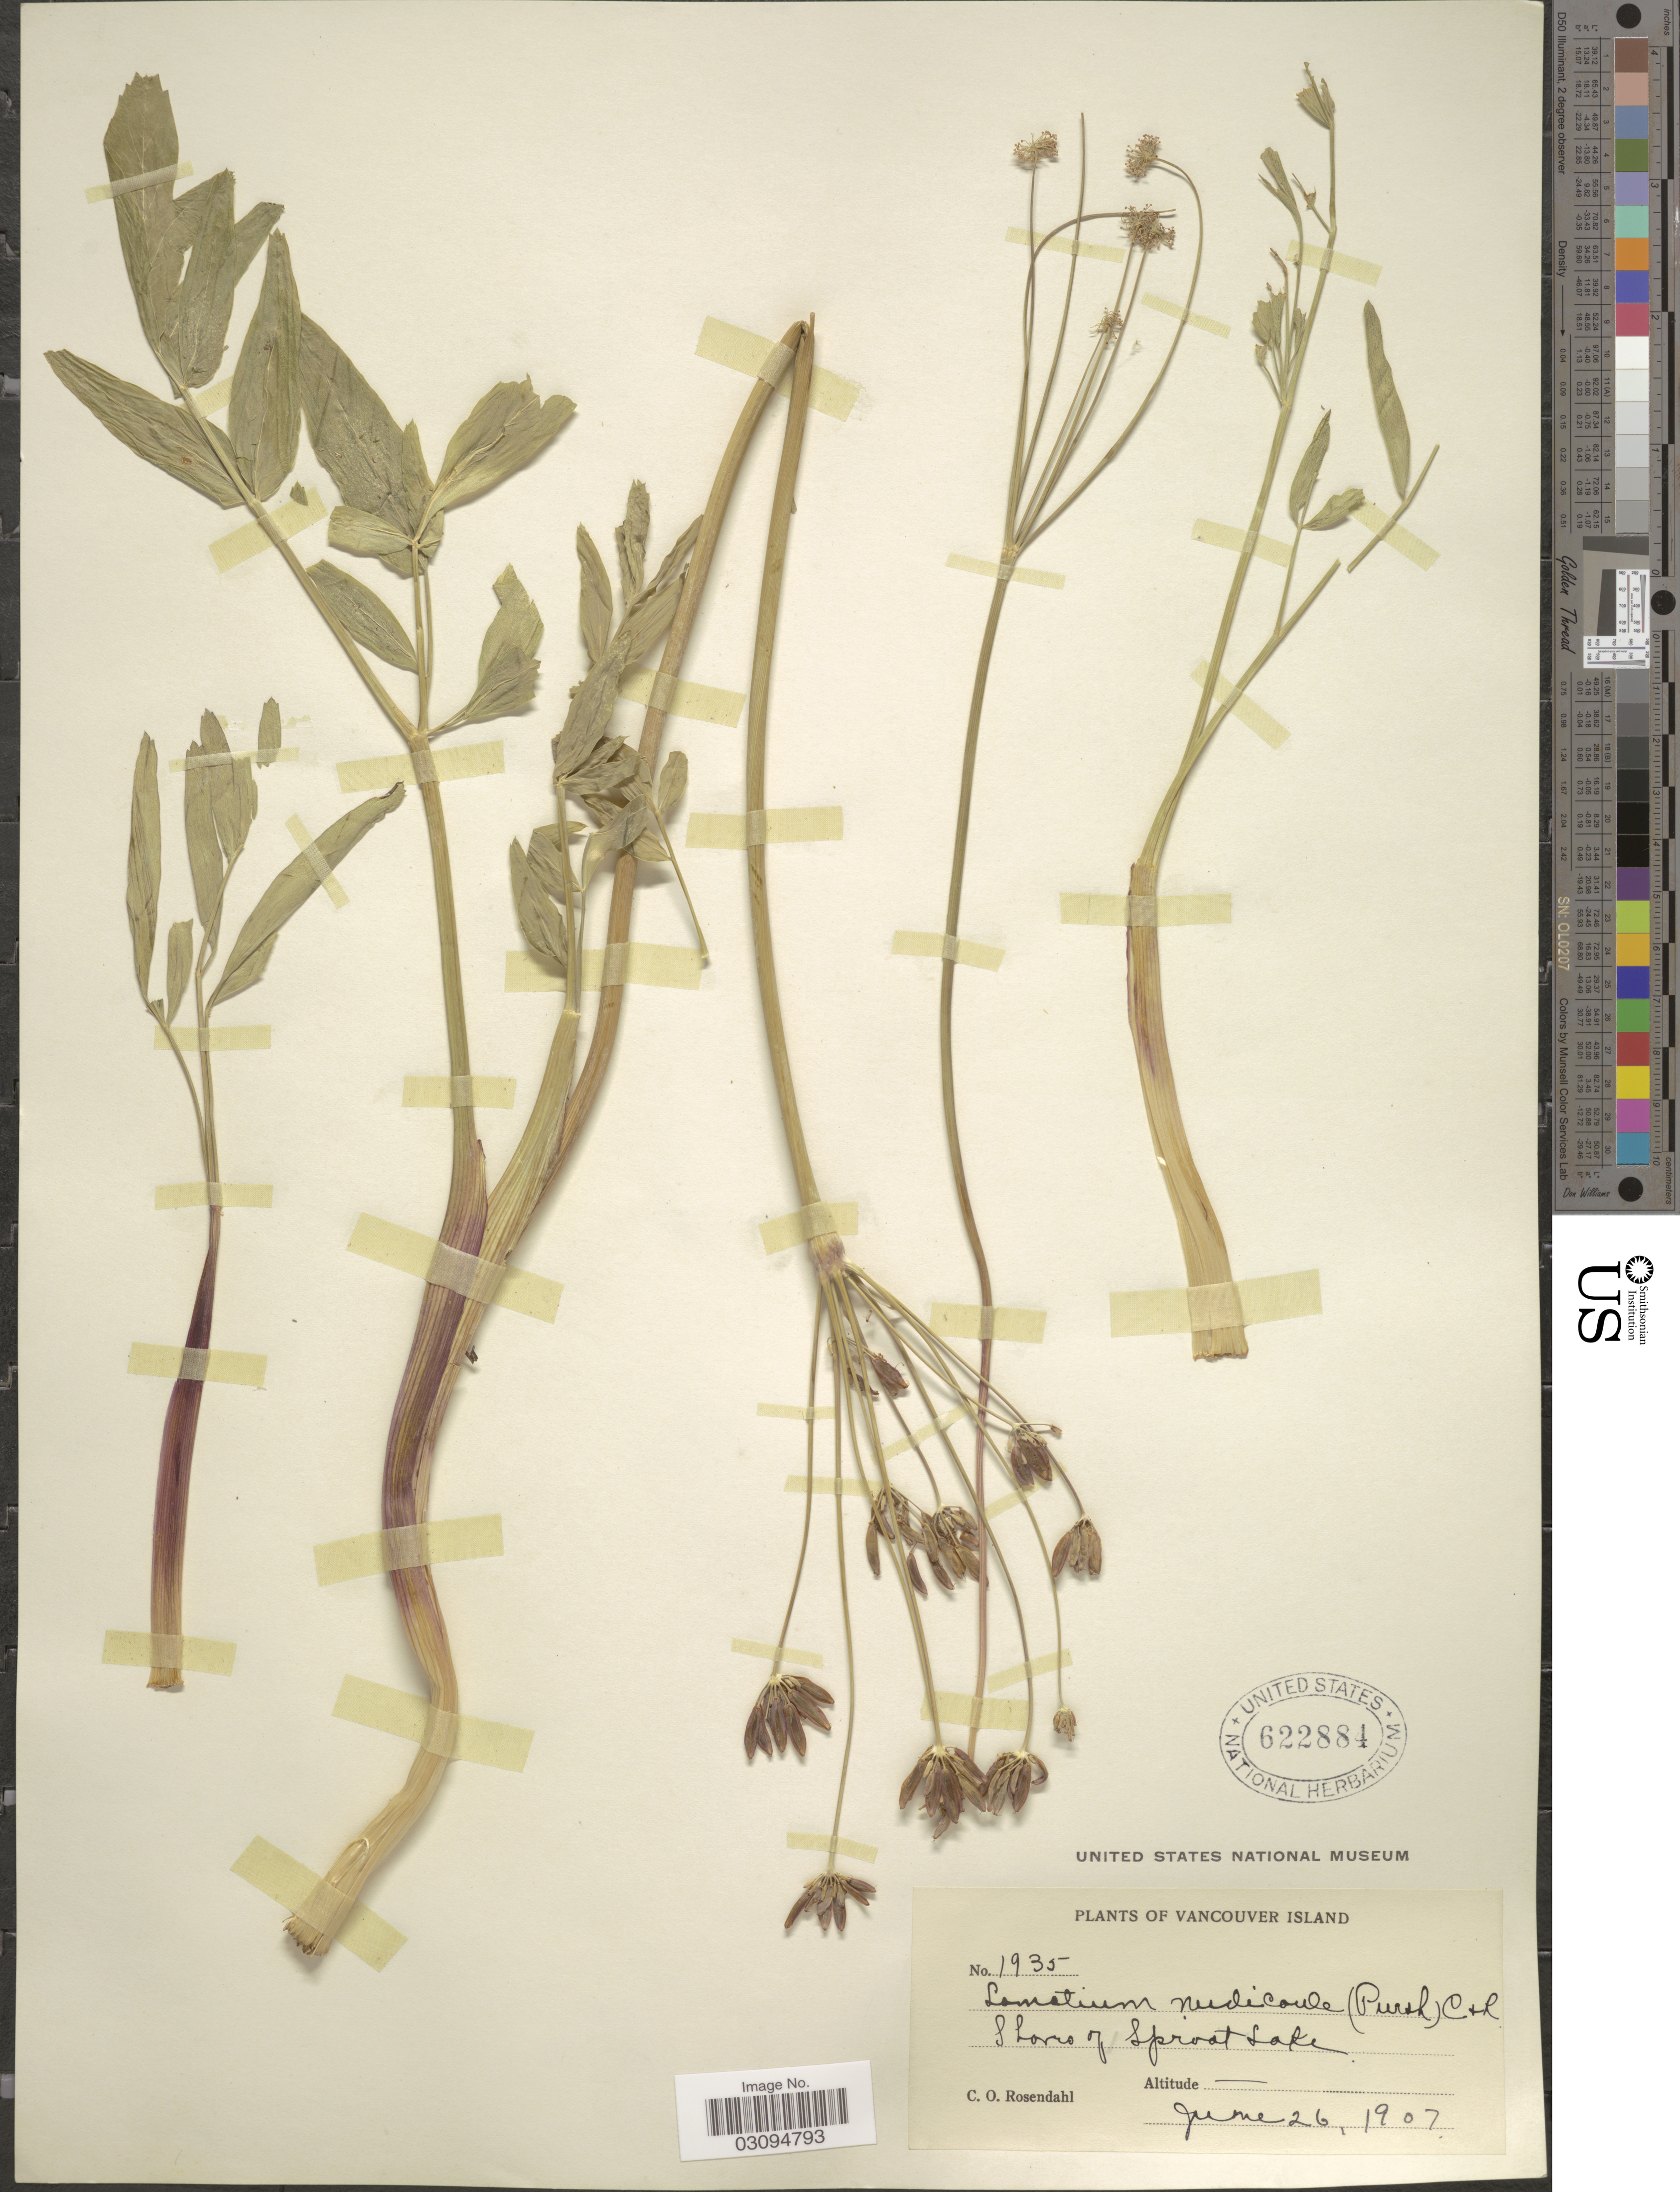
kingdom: Plantae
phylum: Tracheophyta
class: Magnoliopsida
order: Apiales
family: Apiaceae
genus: Lomatium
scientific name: Lomatium nudicaule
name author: (Pursh) J.M. Coult. & Rose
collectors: C. O. Rosendahl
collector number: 1935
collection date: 1907-06-26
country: Canada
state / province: British Columbia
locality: Vancouver Island. Shores of Sproot Lake.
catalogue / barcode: US 622884